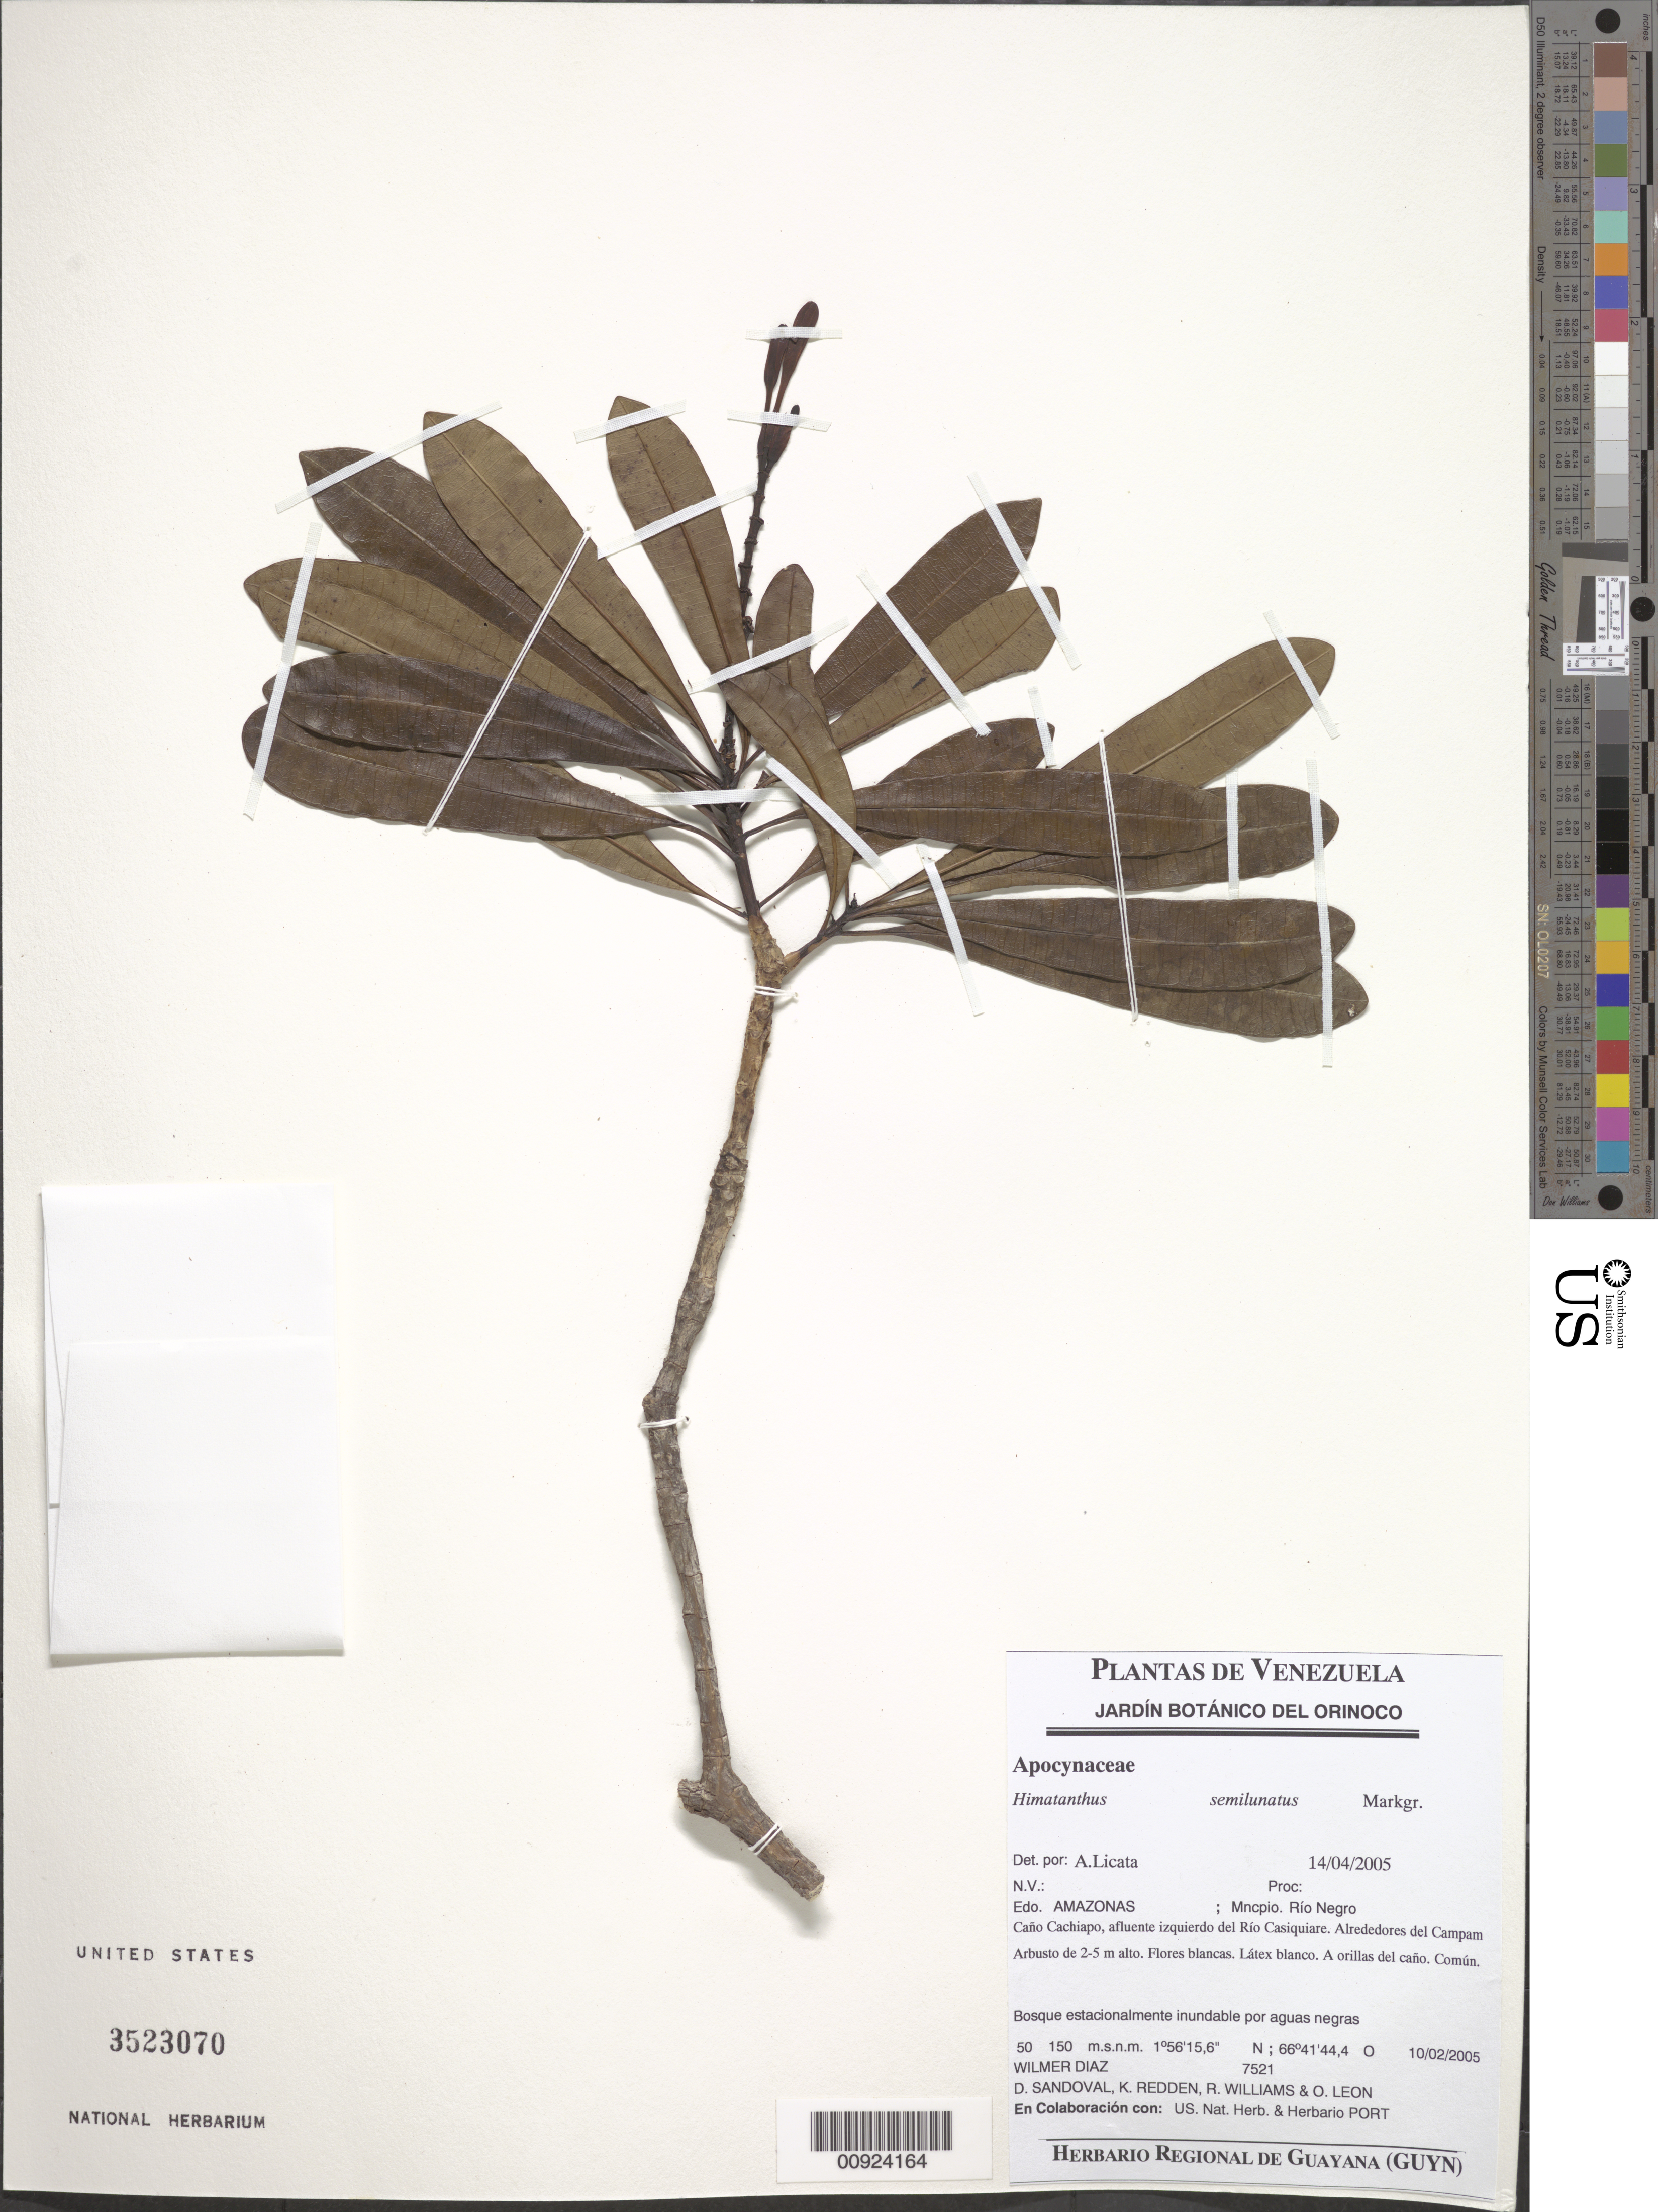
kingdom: Plantae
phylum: Tracheophyta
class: Magnoliopsida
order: Gentianales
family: Apocynaceae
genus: Himatanthus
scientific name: Himatanthus semilunatus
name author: Markgr.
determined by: Licata, A., (PORT), Univ. Nac. Exp. de los Llanos Ezequiel Zamora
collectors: W. Díaz P., D. Sandoval, K. M. Redden, R. Williams & O. León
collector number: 7521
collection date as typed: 10-Feb-05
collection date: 2005-02-10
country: Venezuela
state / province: Amazonas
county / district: Río Negro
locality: Caño Cachiapo, afluente izquierdo del Río Casiquaire, alrededores del Campamento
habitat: Bosque estacionalmente inundable por aguas negras; a orillas del cano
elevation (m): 50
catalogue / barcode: US 3523070